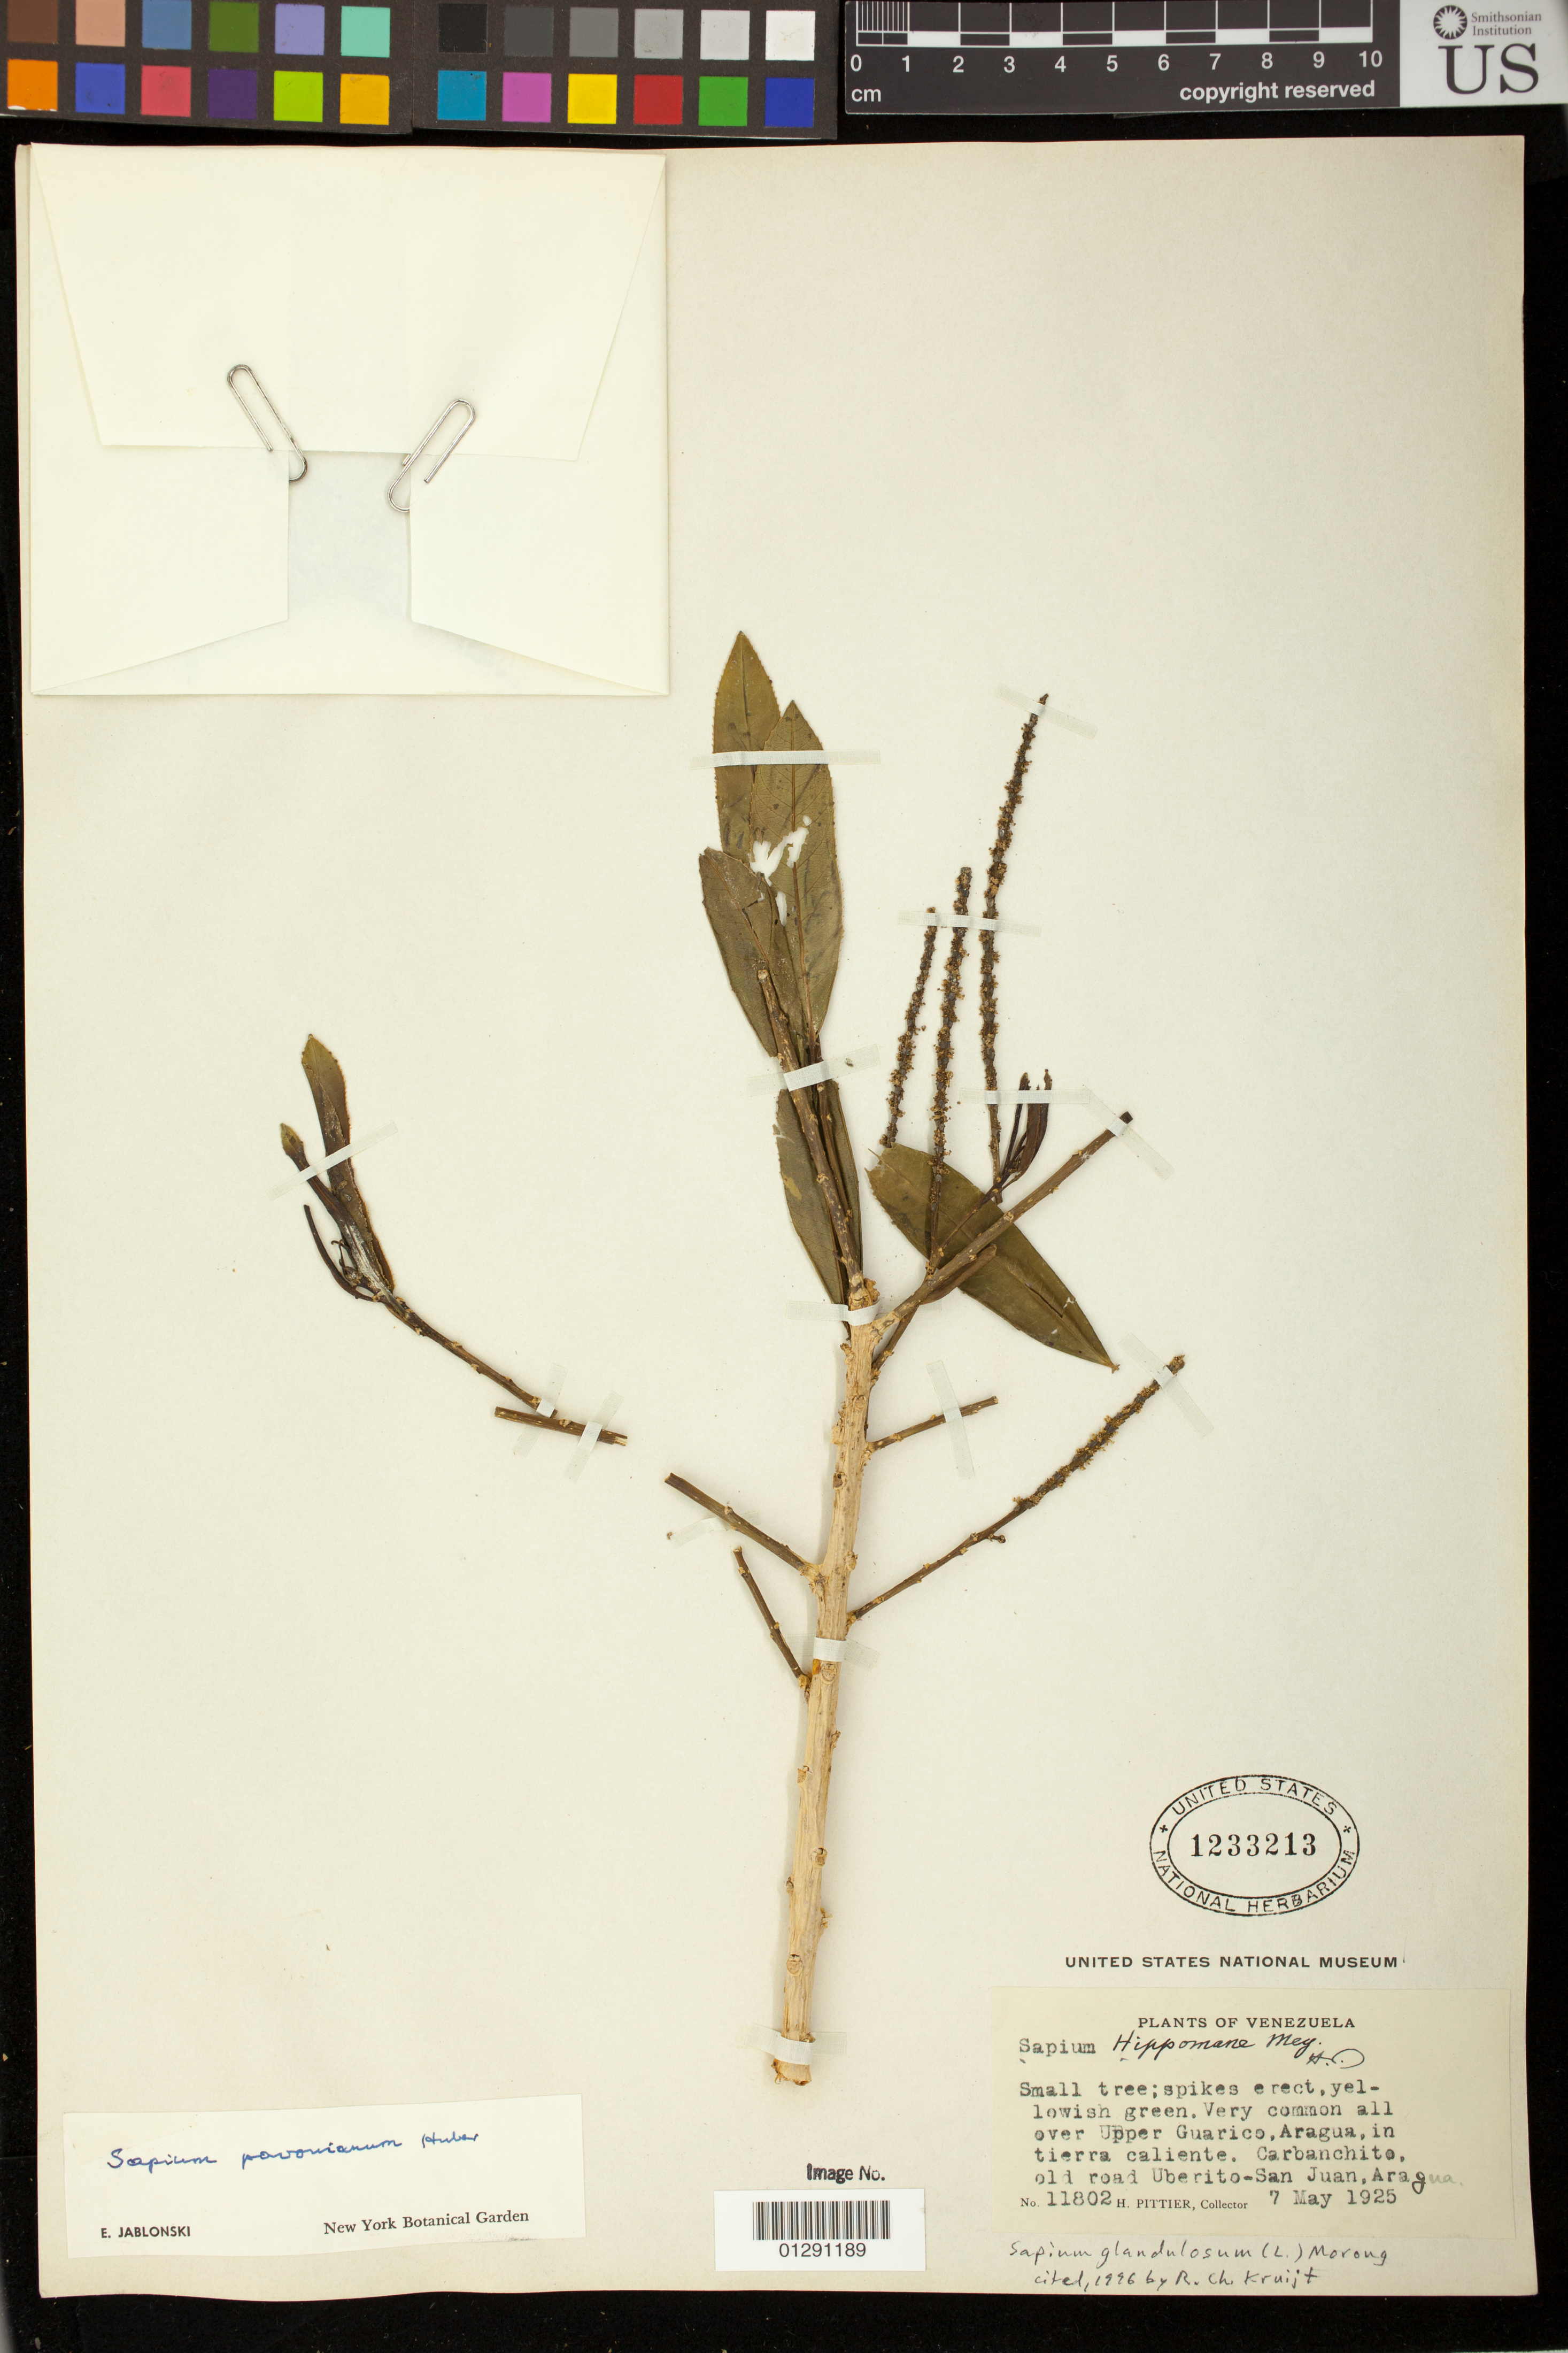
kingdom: Plantae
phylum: Tracheophyta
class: Magnoliopsida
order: Malpighiales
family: Euphorbiaceae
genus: Sapium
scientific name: Sapium glandulatum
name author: (Vell.) Pax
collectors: H. F. Pittier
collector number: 11802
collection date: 1925-05-07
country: Venezuela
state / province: Guárico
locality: Upper Guaricio, Aragua,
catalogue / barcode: US 1233213